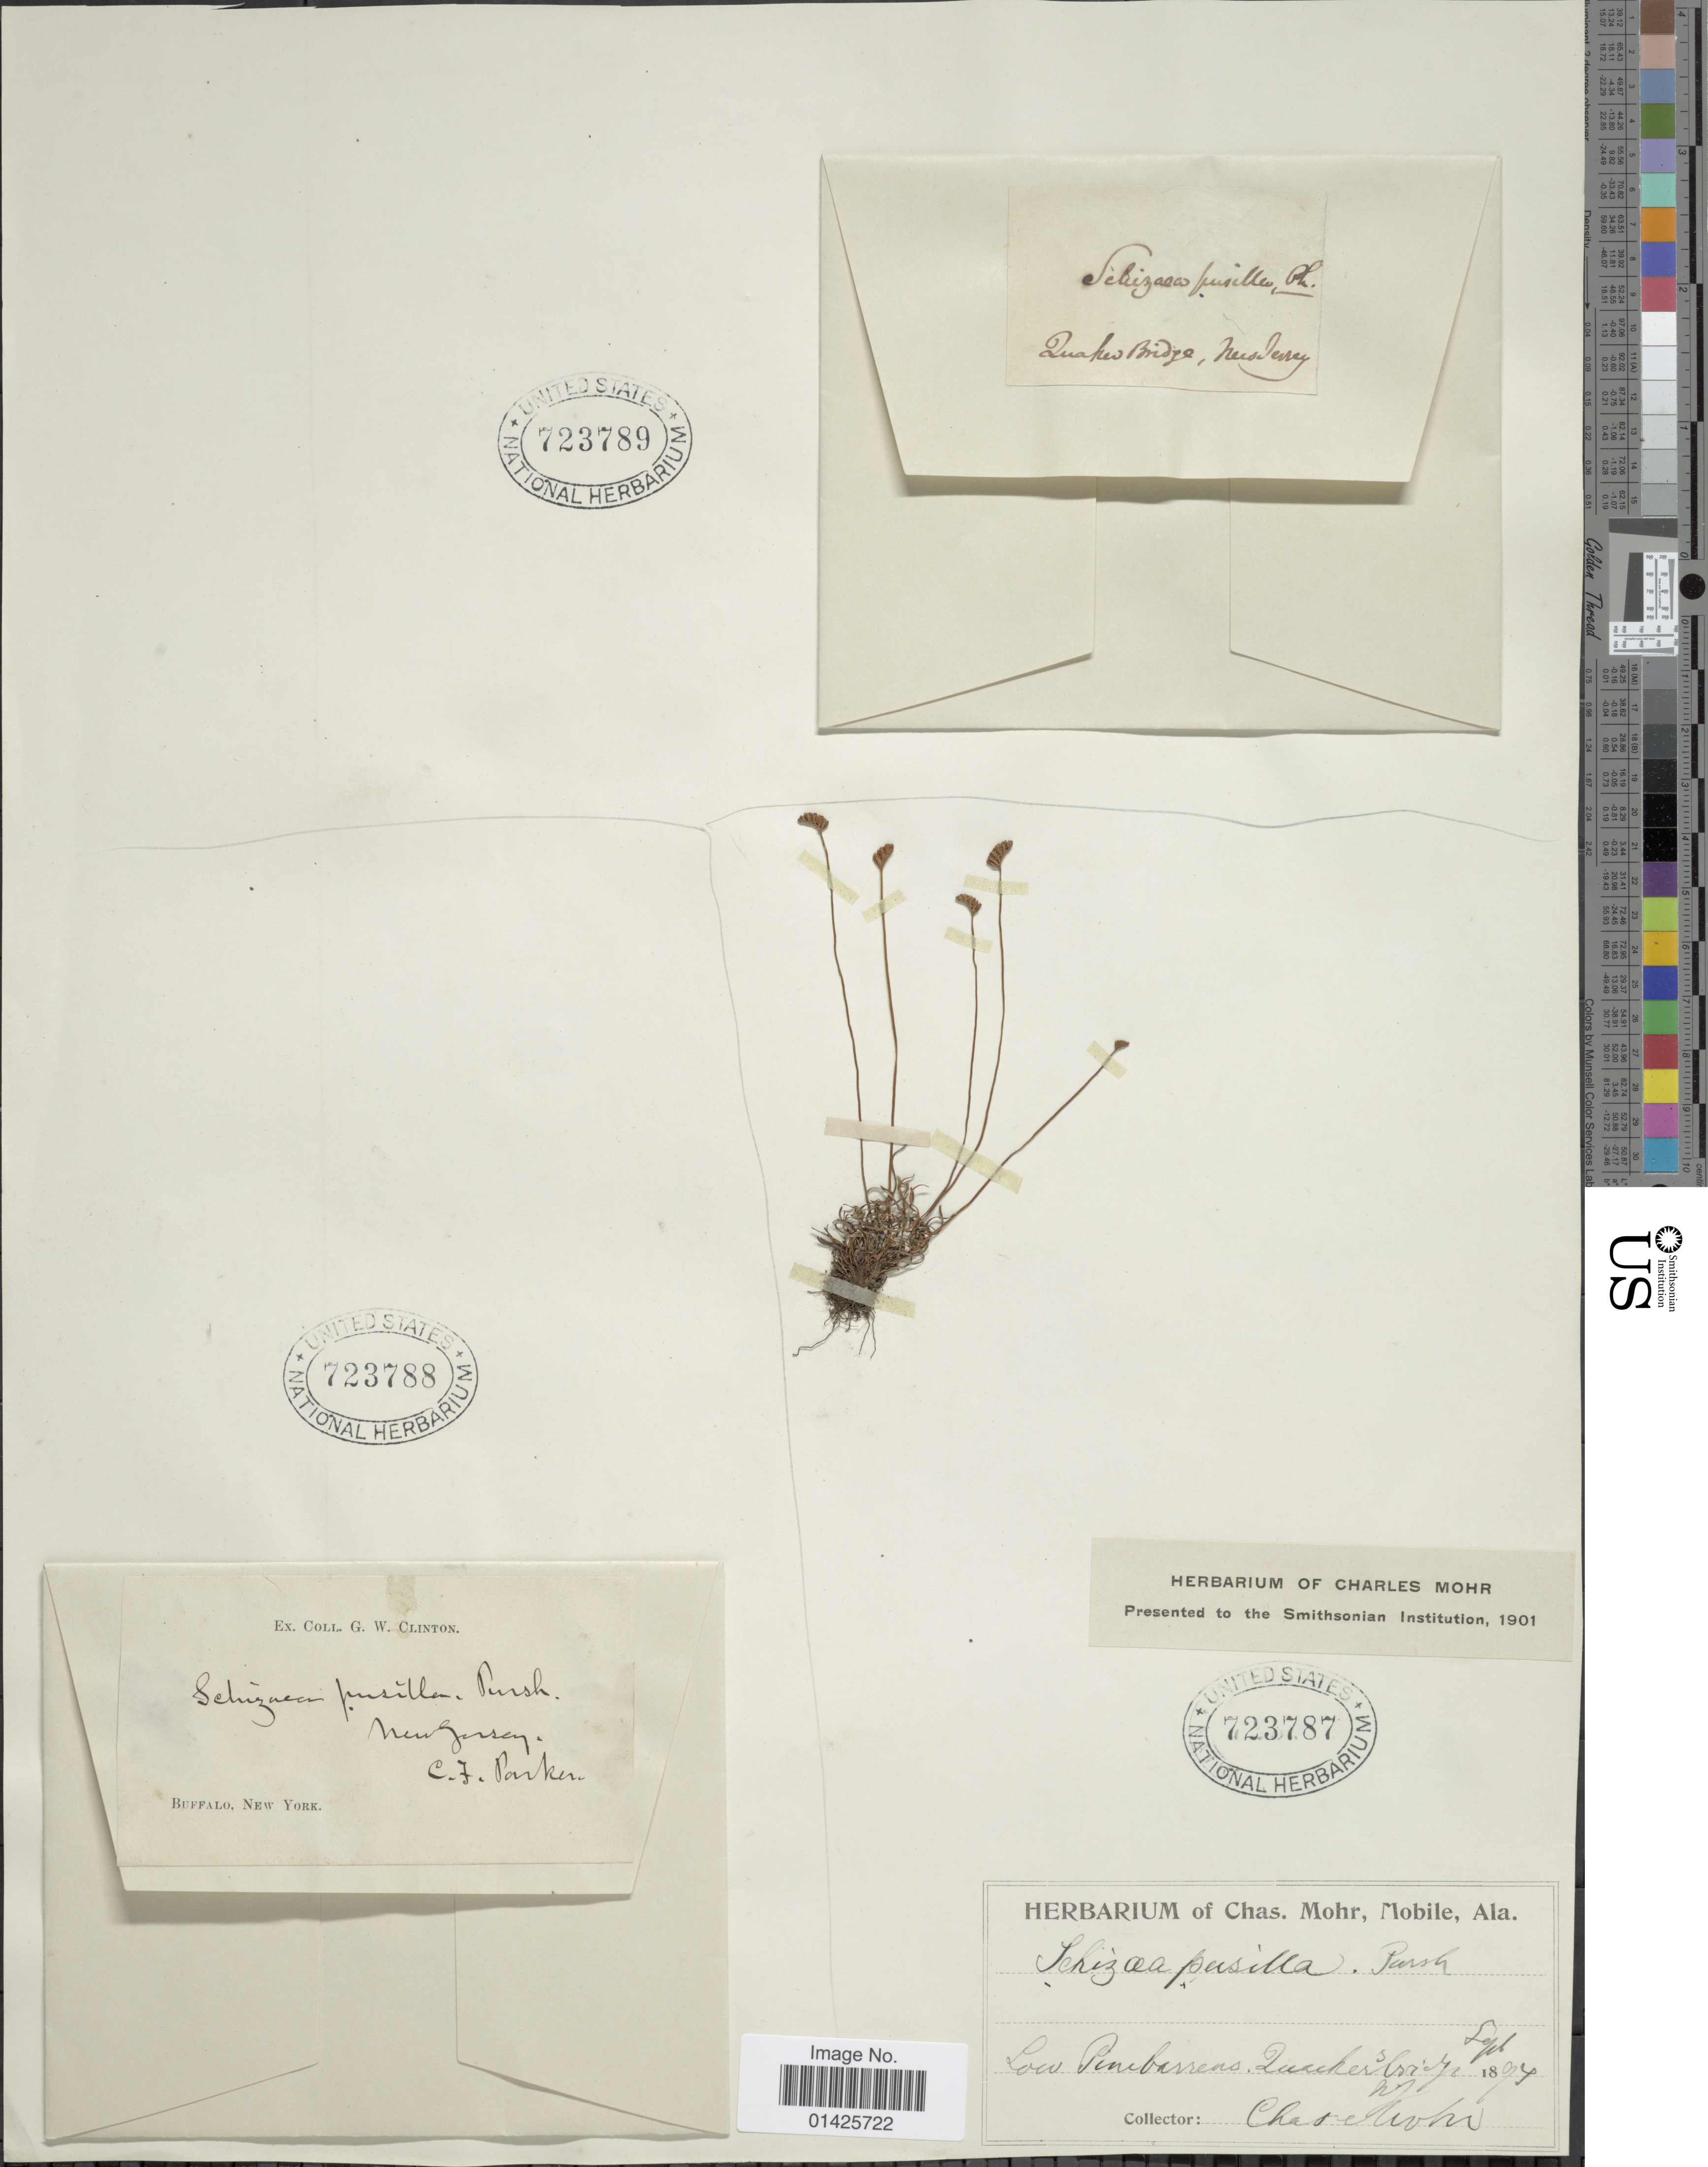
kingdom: Plantae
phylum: Tracheophyta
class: Polypodiopsida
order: Schizaeales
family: Schizaeaceae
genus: Schizaea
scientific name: Schizaea pusilla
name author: Pursh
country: United States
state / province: New Jersey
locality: Quaker Bridge.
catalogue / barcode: US 723789